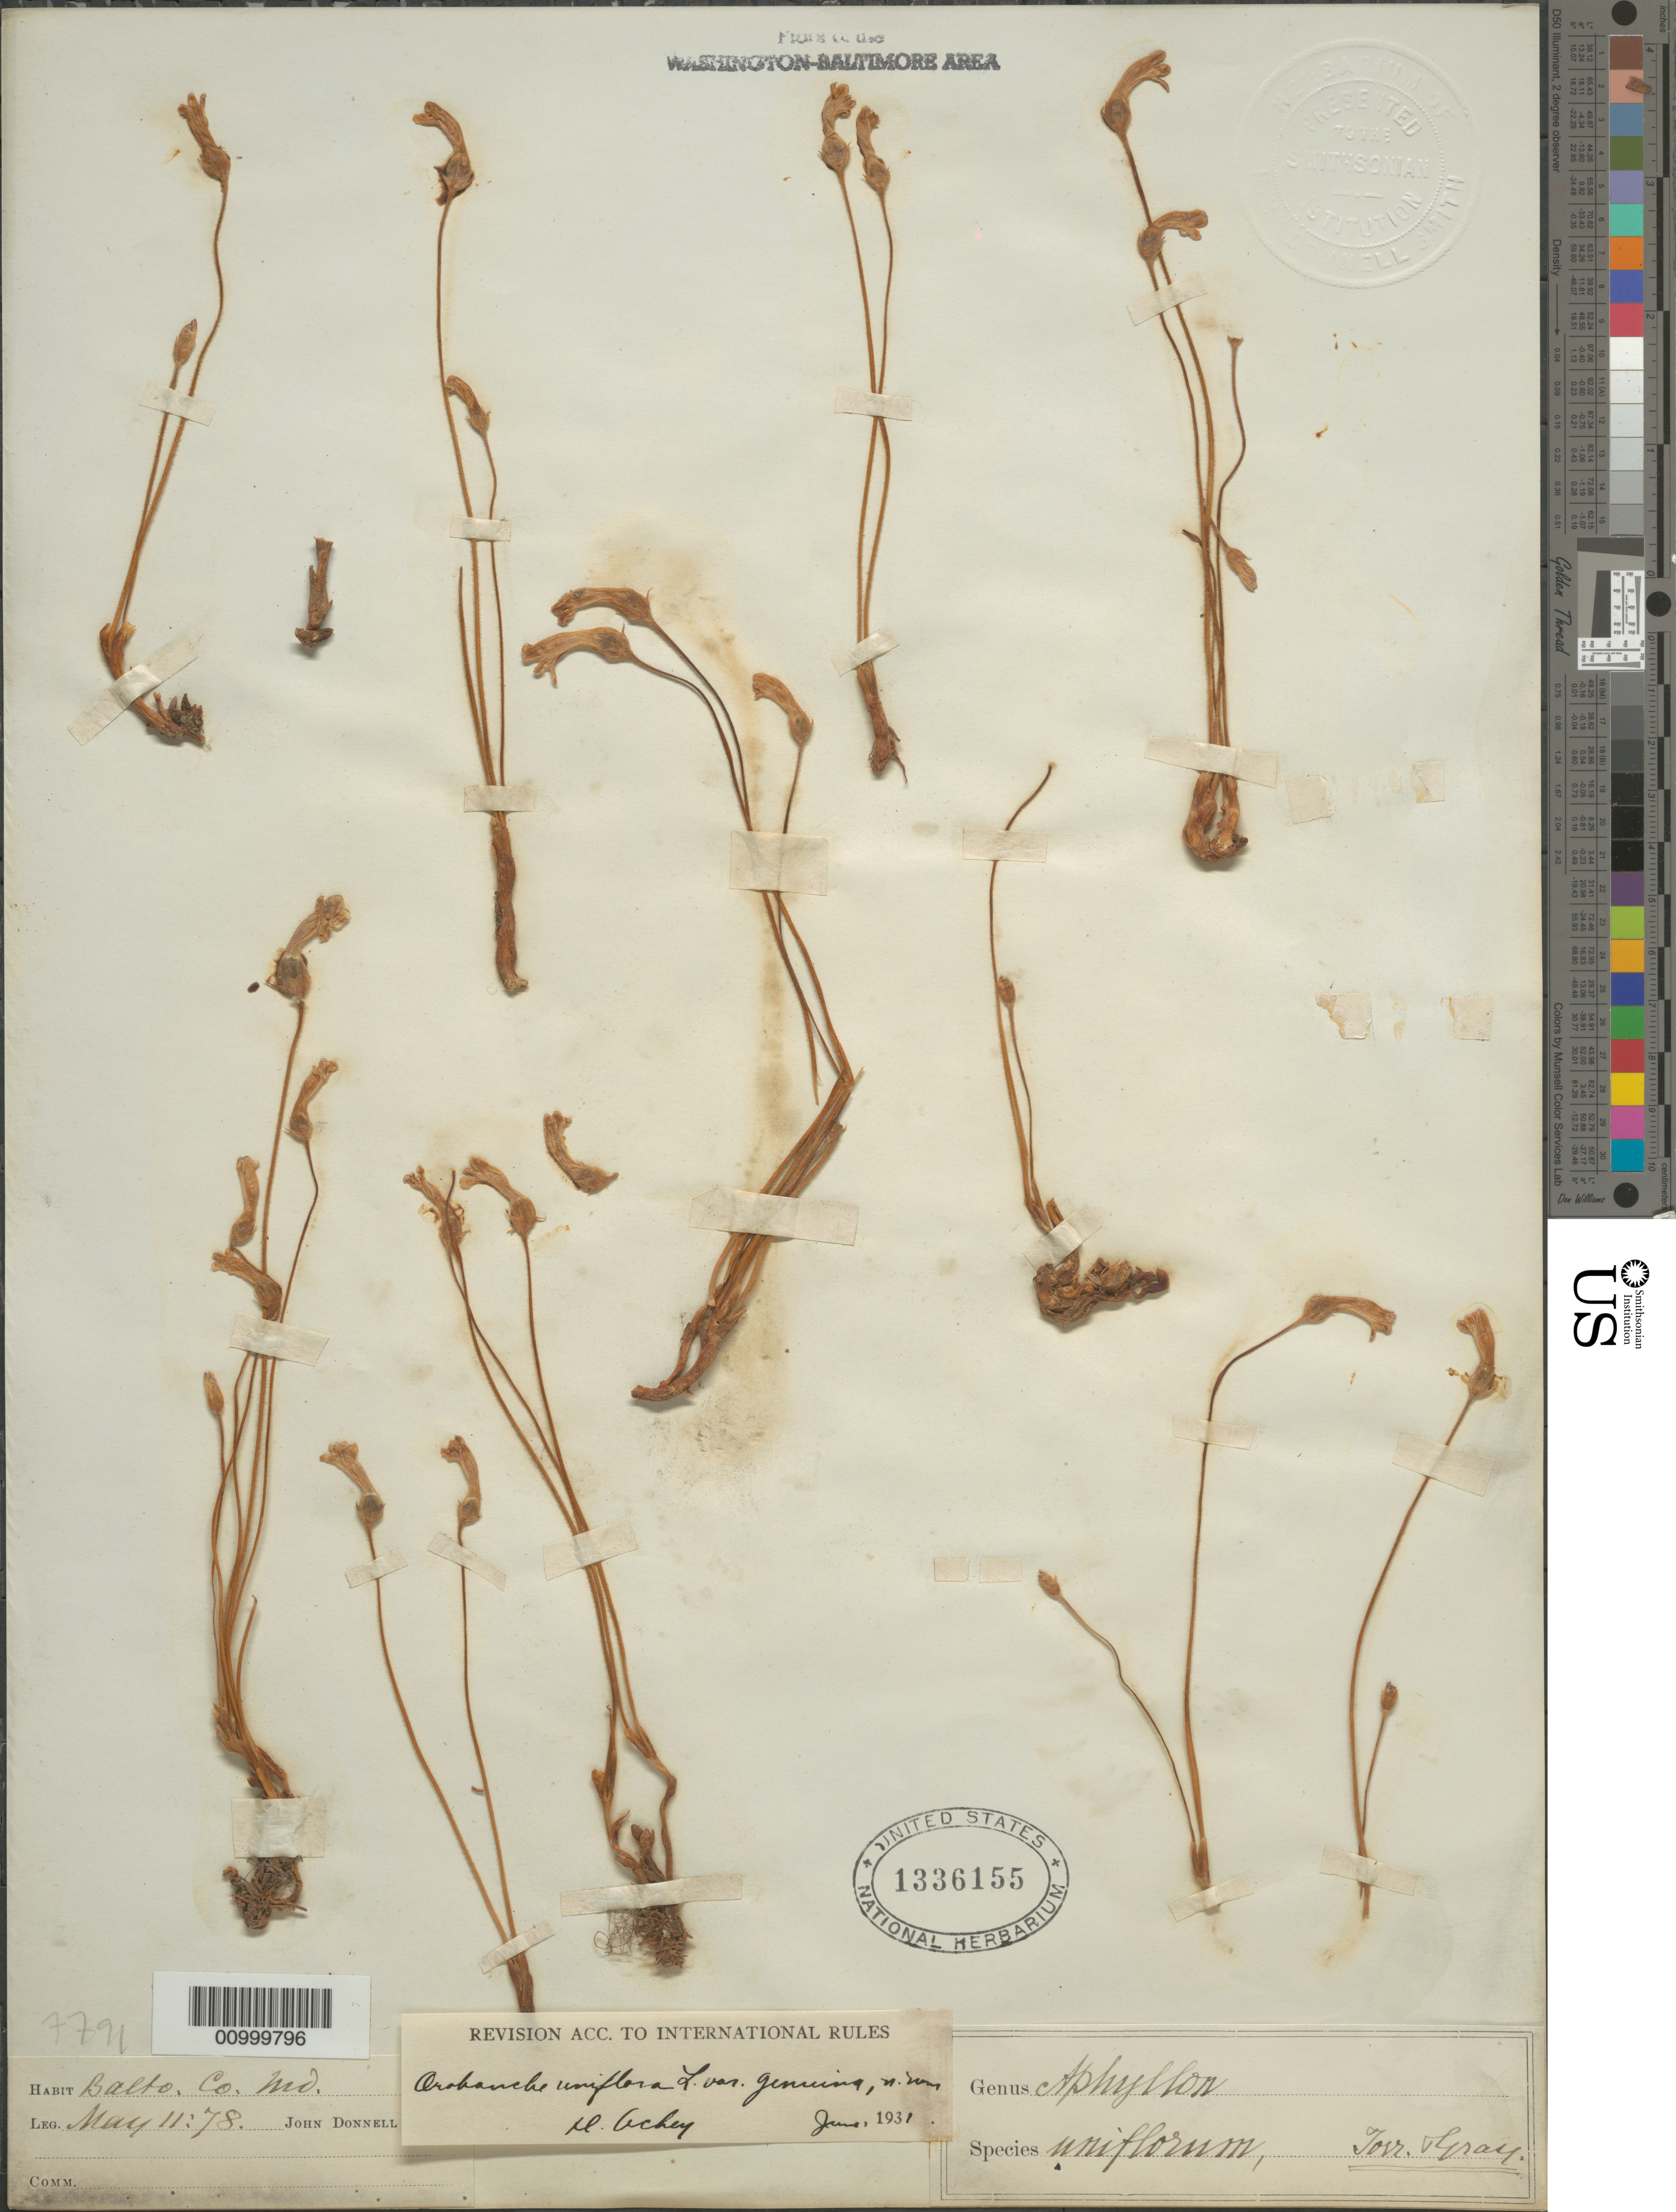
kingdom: Plantae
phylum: Tracheophyta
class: Magnoliopsida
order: Lamiales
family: Orobanchaceae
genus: Orobanche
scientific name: Orobanche uniflora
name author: L.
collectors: J. Donnell Smith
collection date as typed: May 1878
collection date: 1878-05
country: United States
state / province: Maryland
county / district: Baltimore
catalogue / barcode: US 1336155